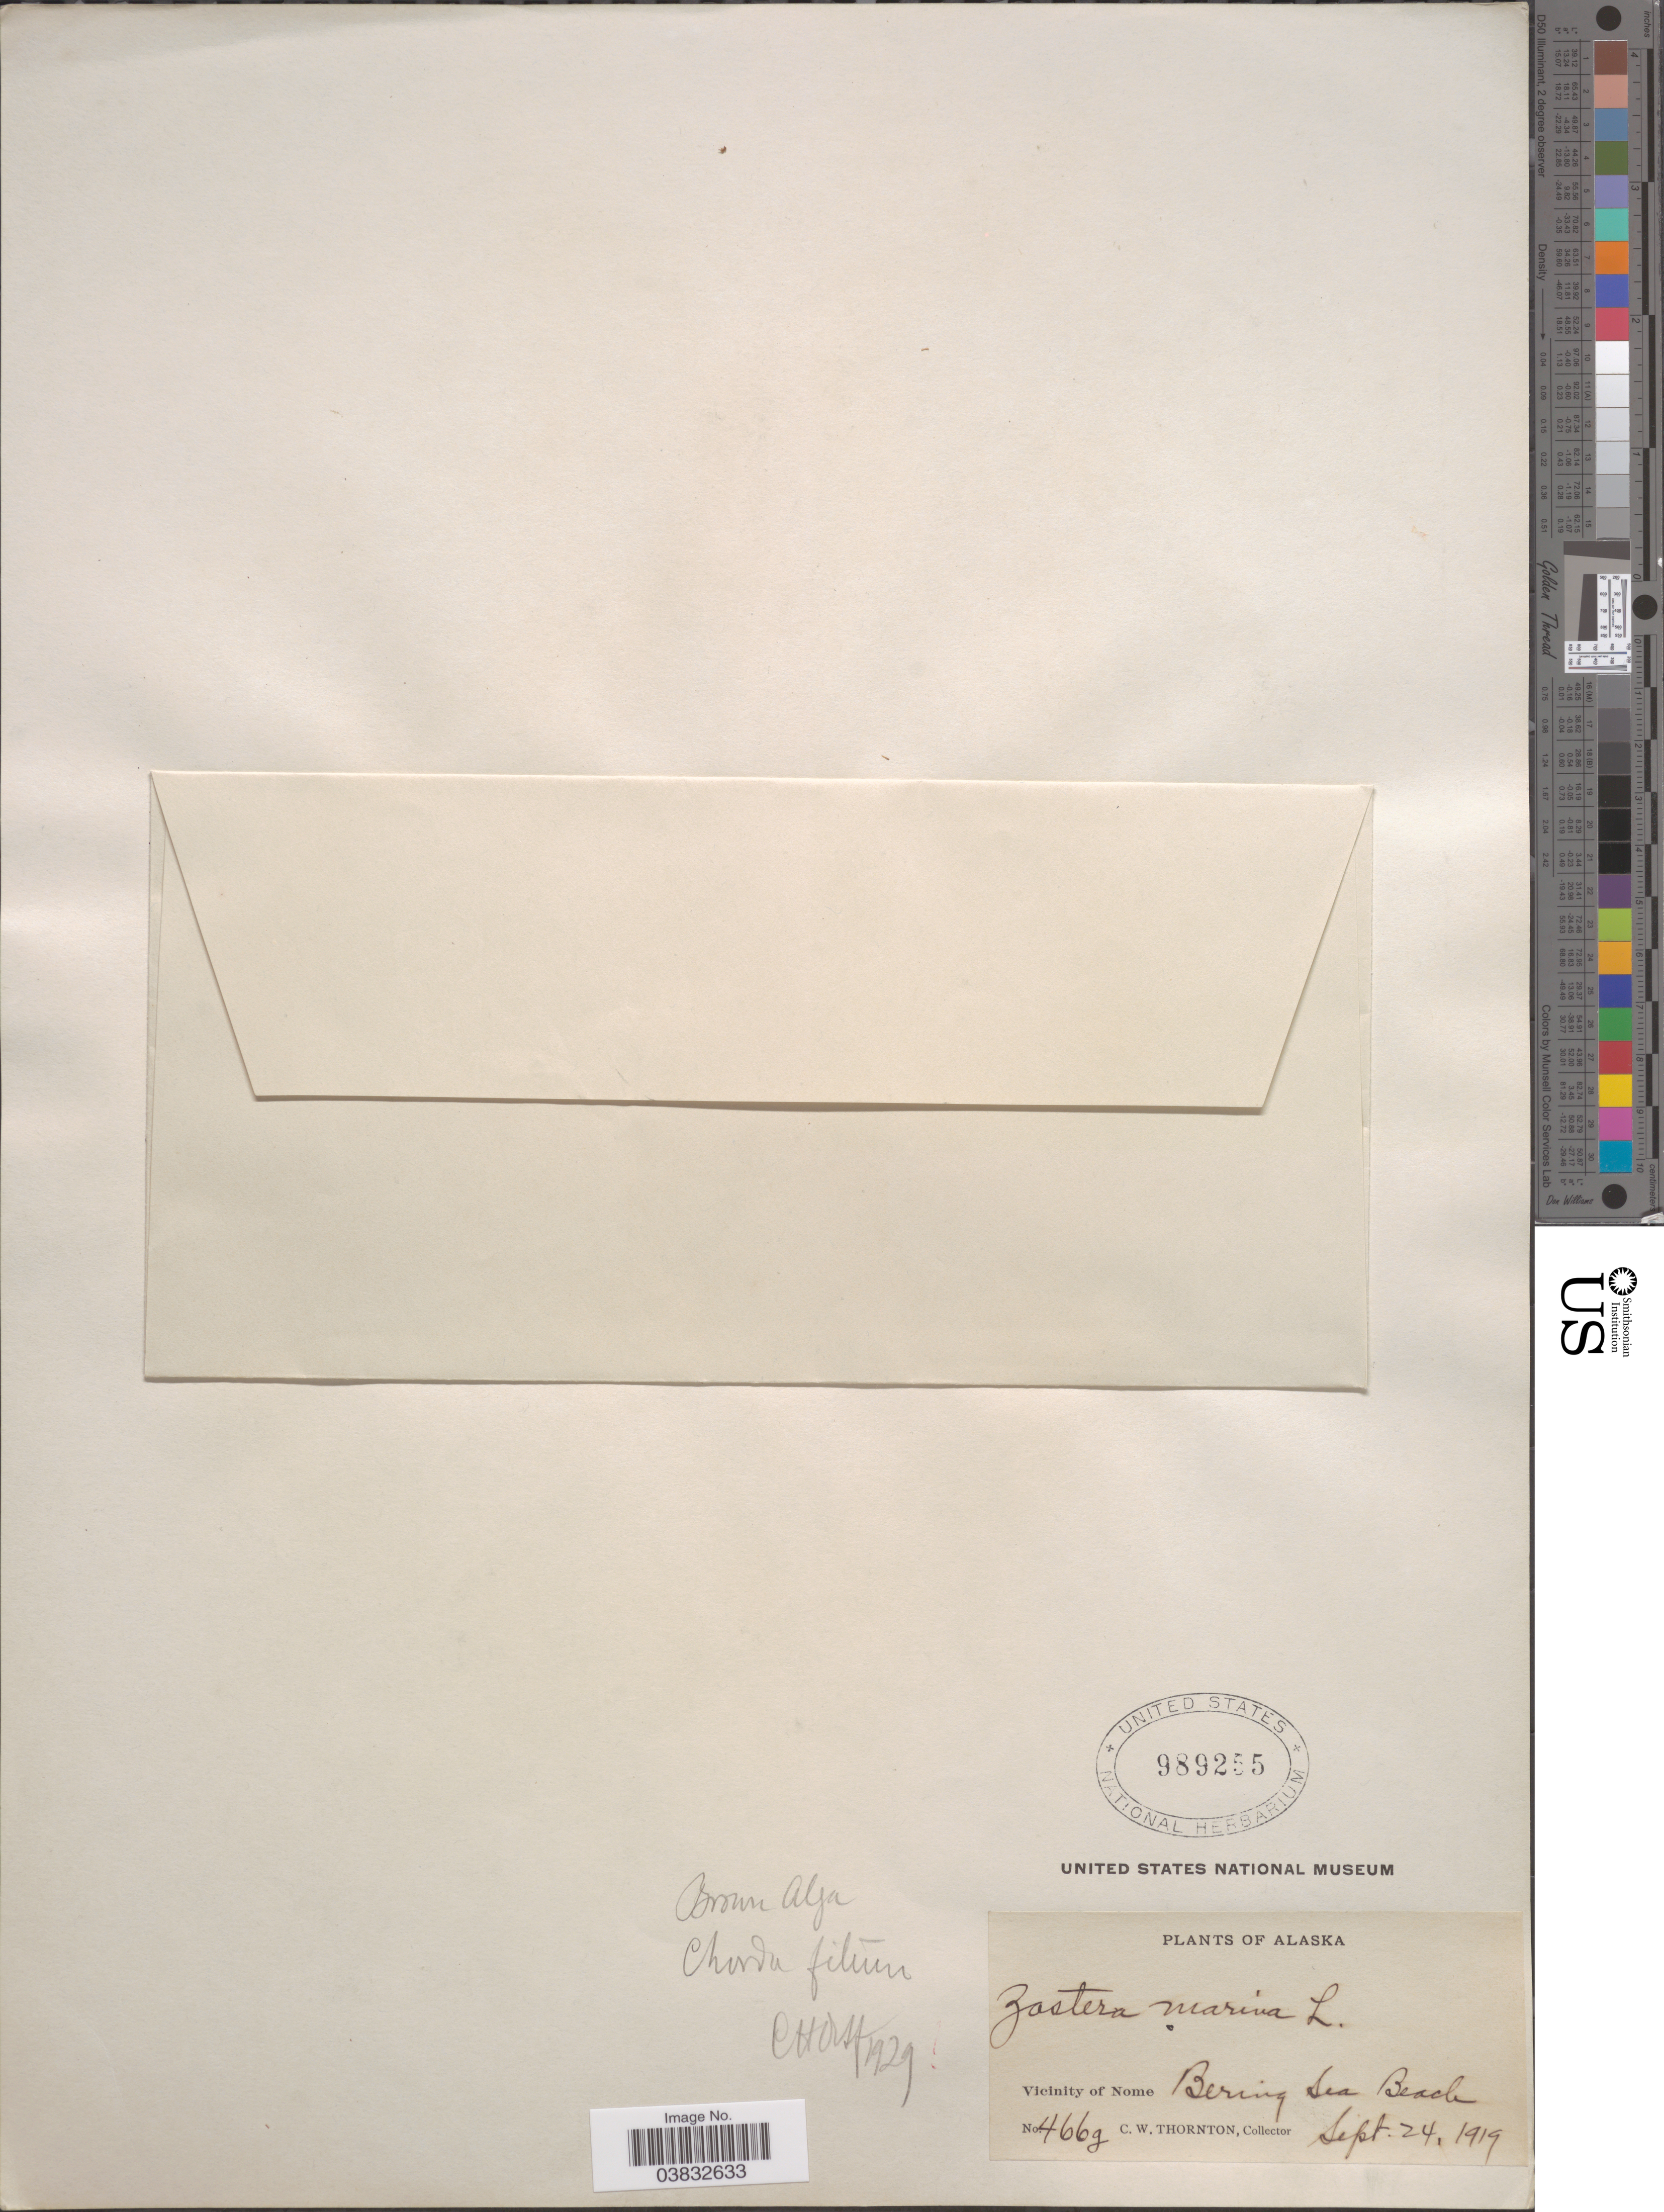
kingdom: Plantae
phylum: Tracheophyta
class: Liliopsida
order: Alismatales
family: Zosteraceae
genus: Zostera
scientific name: Zostera marina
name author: L.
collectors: C. Thornton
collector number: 466g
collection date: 1919-09-24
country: United States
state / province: Alaska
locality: Vicinity of Nome. Bering Sea Beach.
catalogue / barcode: US 989255